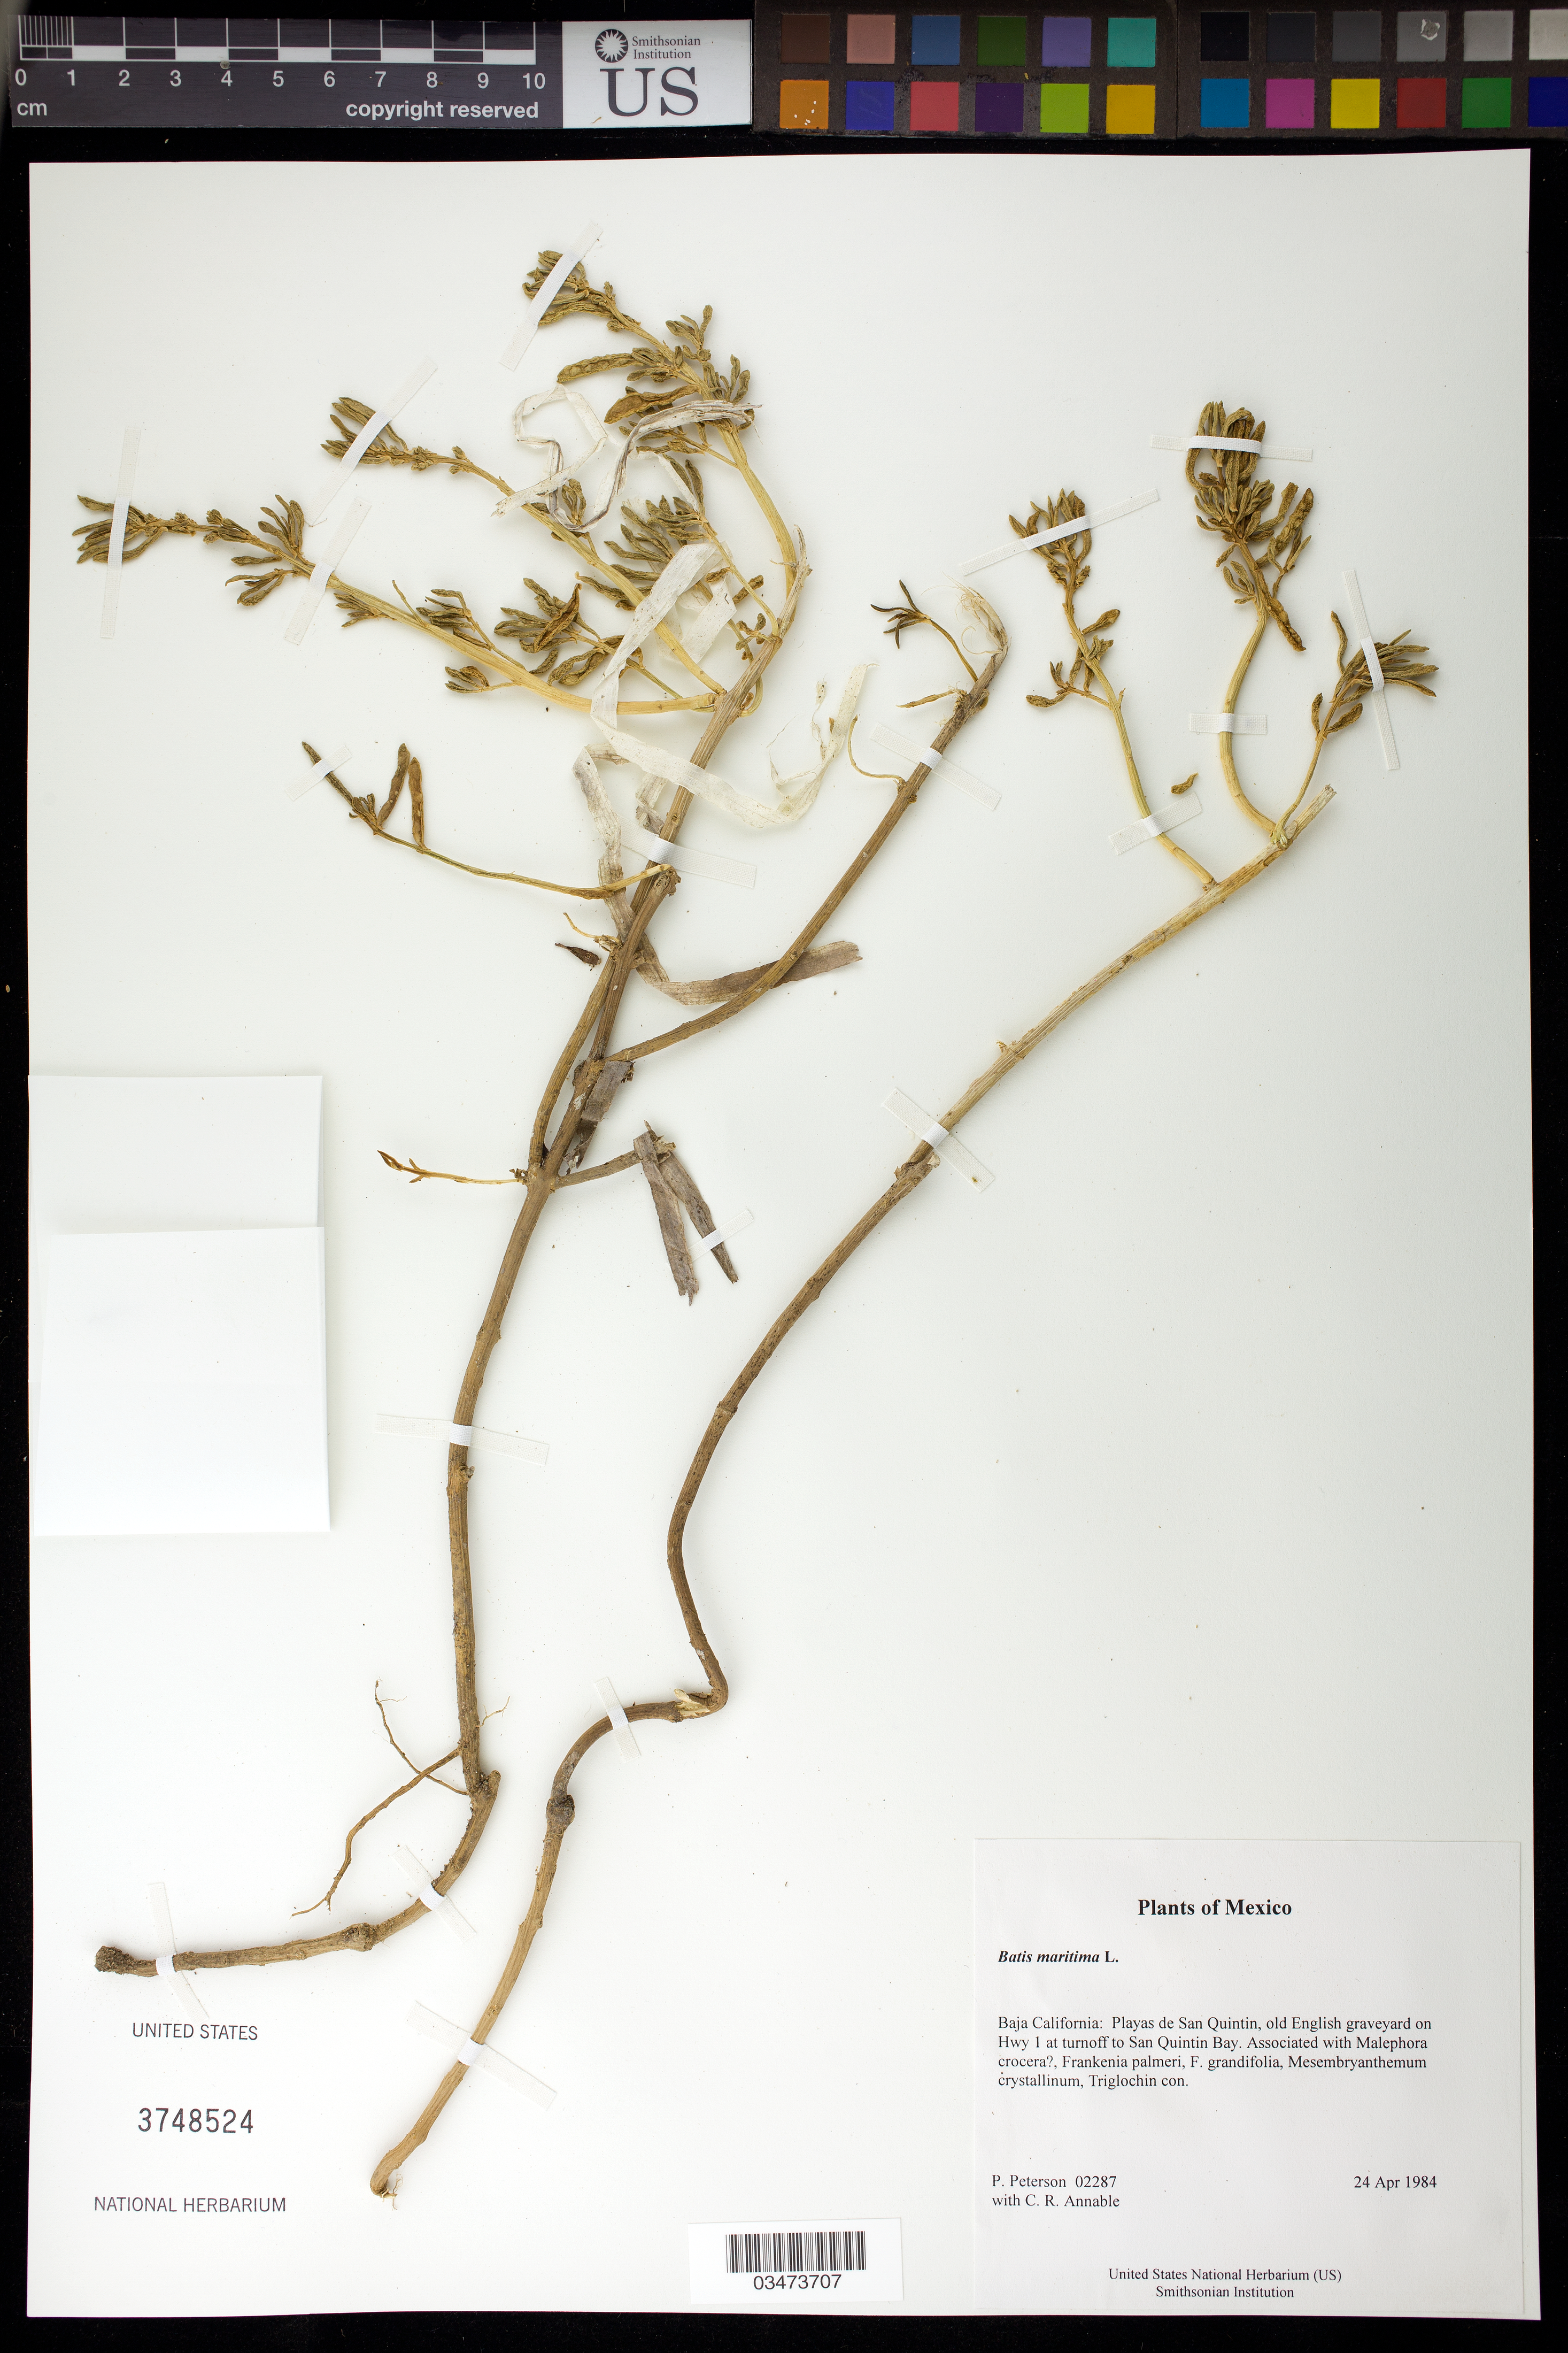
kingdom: Plantae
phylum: Tracheophyta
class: Magnoliopsida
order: Brassicales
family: Bataceae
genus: Batis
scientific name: Batis maritima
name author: L.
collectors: P. M. Peterson & C. R. Annable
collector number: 02287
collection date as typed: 24 Apr 1984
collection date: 1984-04-24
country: Mexico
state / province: Baja California Norte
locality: Playas de San Quintin, old English graveyard on Hwy 1 at turnoff to San Quintin Bay.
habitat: Associated with Malephora crocera?, Frankenia palmeri, F. grandifolia, Mesembryanthemum crystallinum, Triglochin con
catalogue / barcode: US 3748524